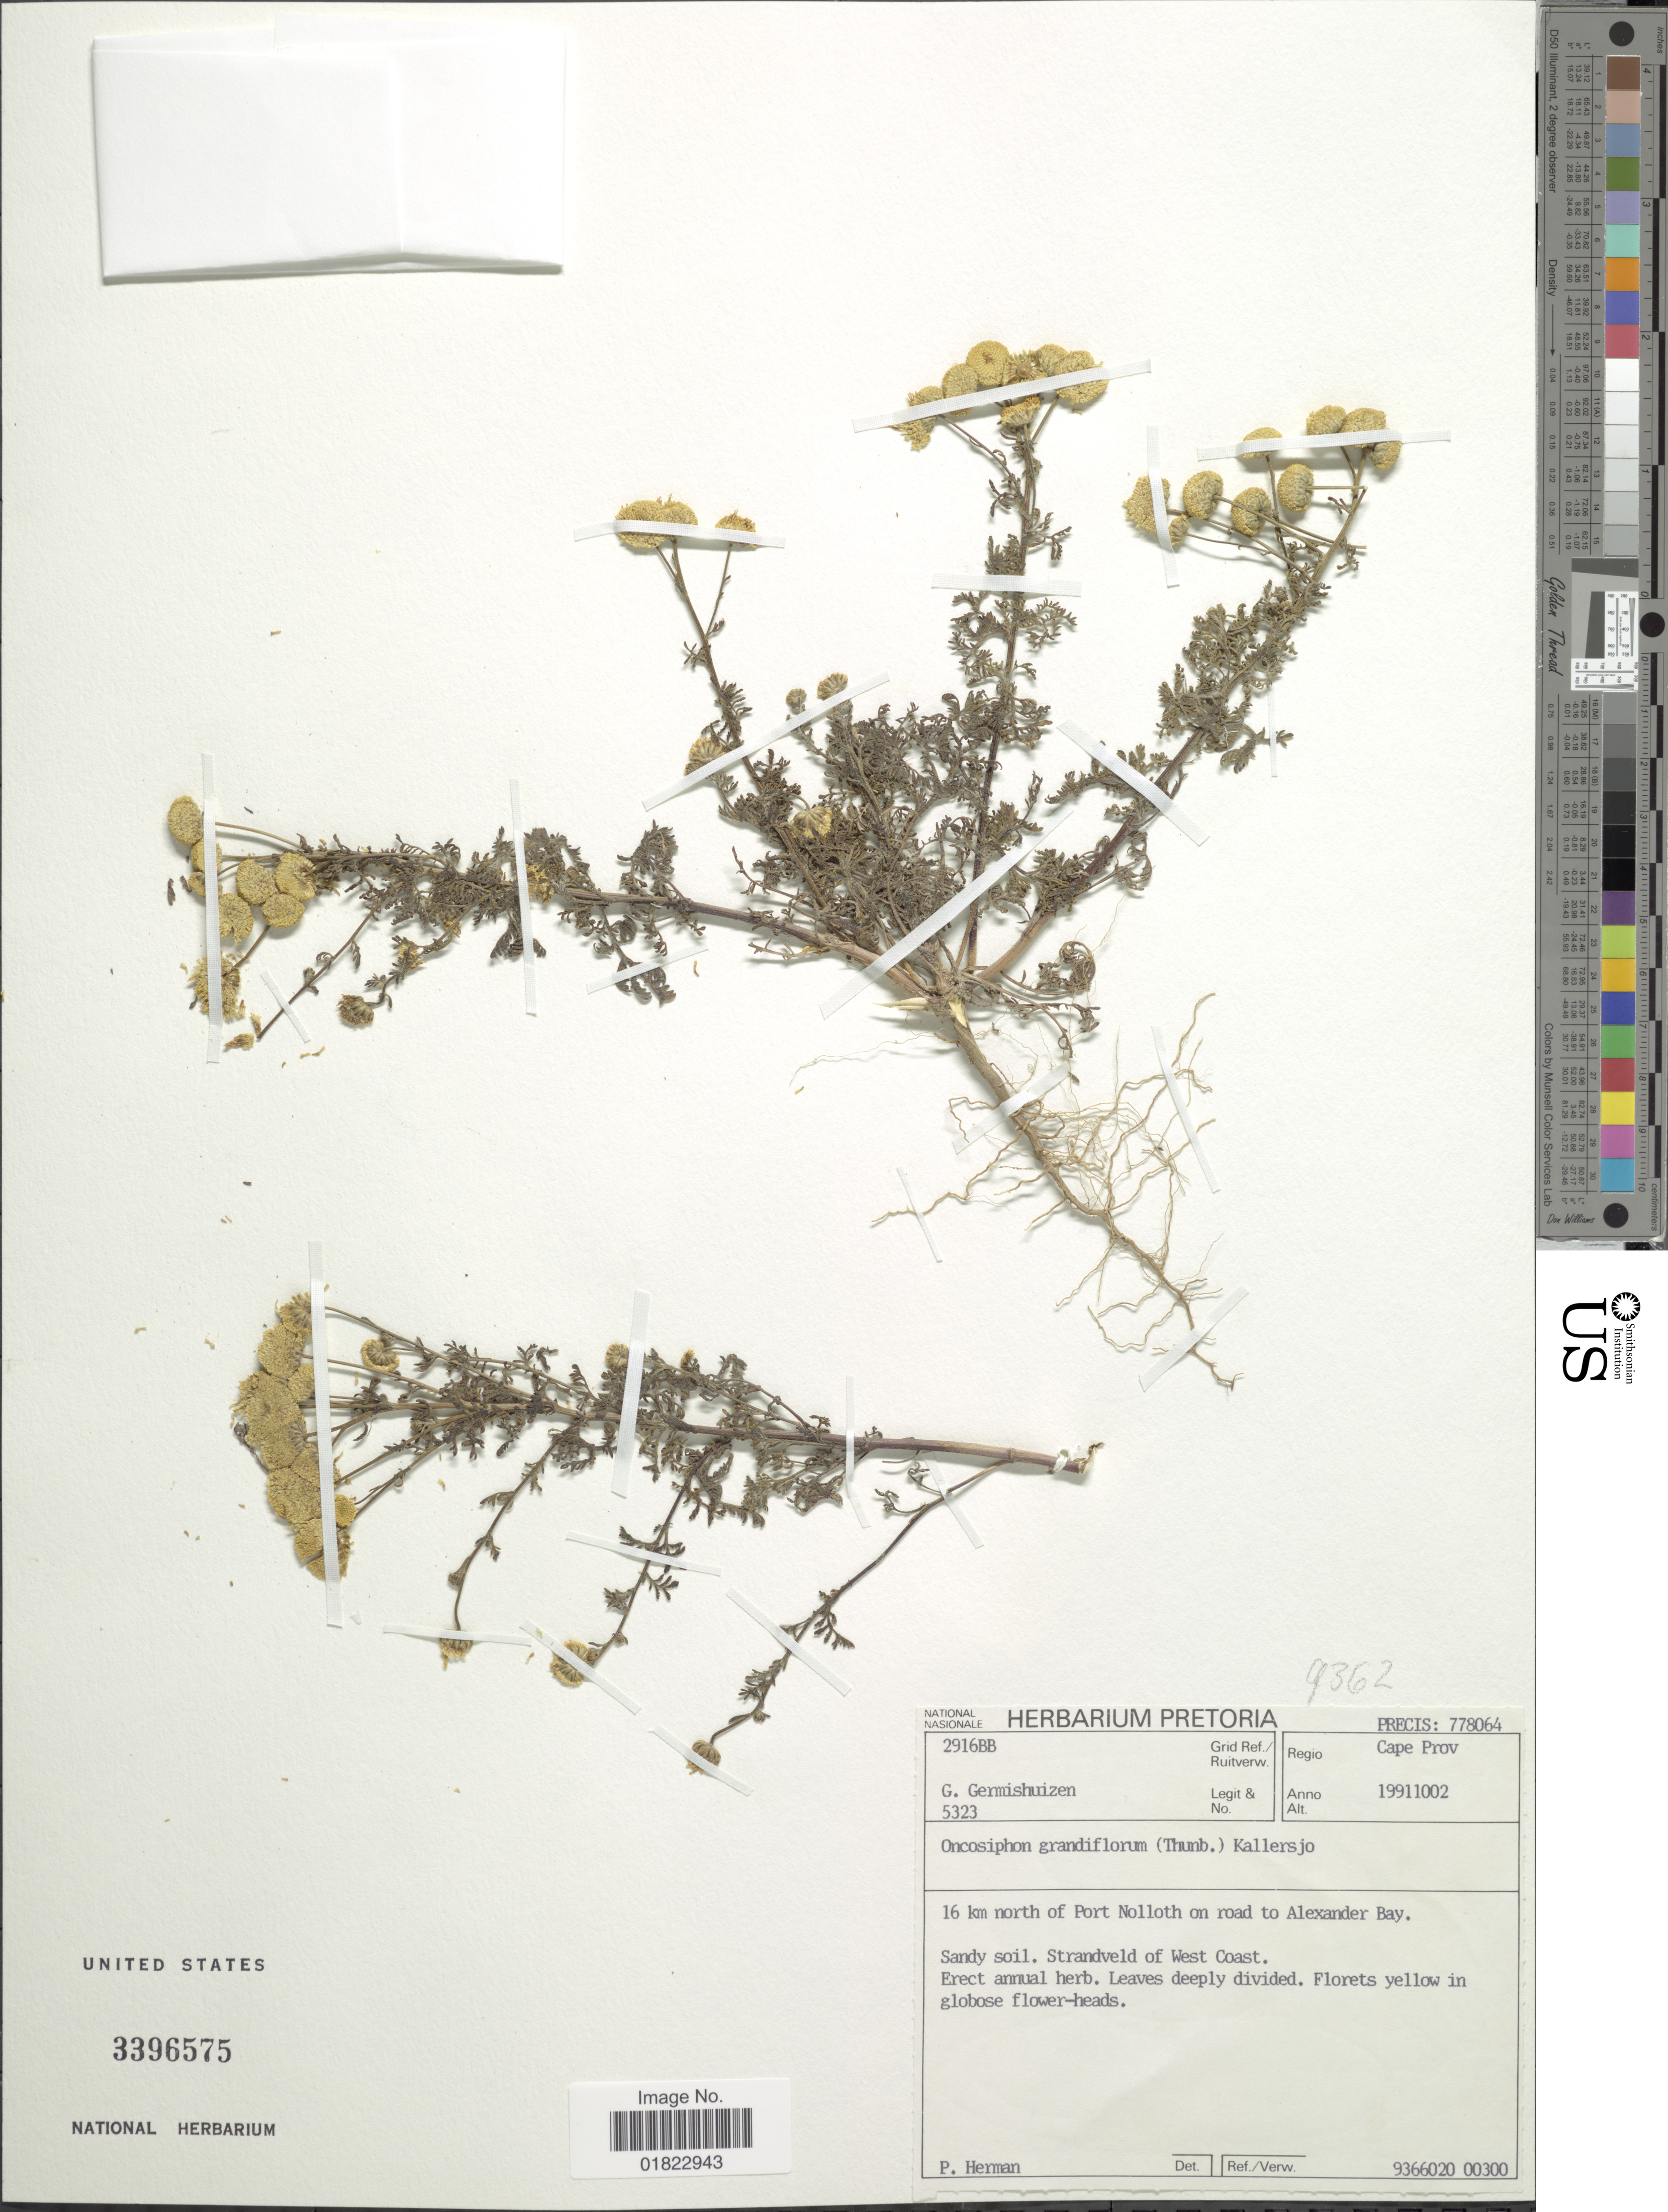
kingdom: Plantae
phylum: Tracheophyta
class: Magnoliopsida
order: Asterales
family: Asteraceae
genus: Oncosiphon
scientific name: Oncosiphon grandiflorum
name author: (Thunb.) Källersjö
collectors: G. Germishuizen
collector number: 5323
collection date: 1991-02-10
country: South Africa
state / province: Northern Cape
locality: Cape Prov. 16 km north of Port Nolloth on road to Alexander Bay.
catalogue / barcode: US 3396575